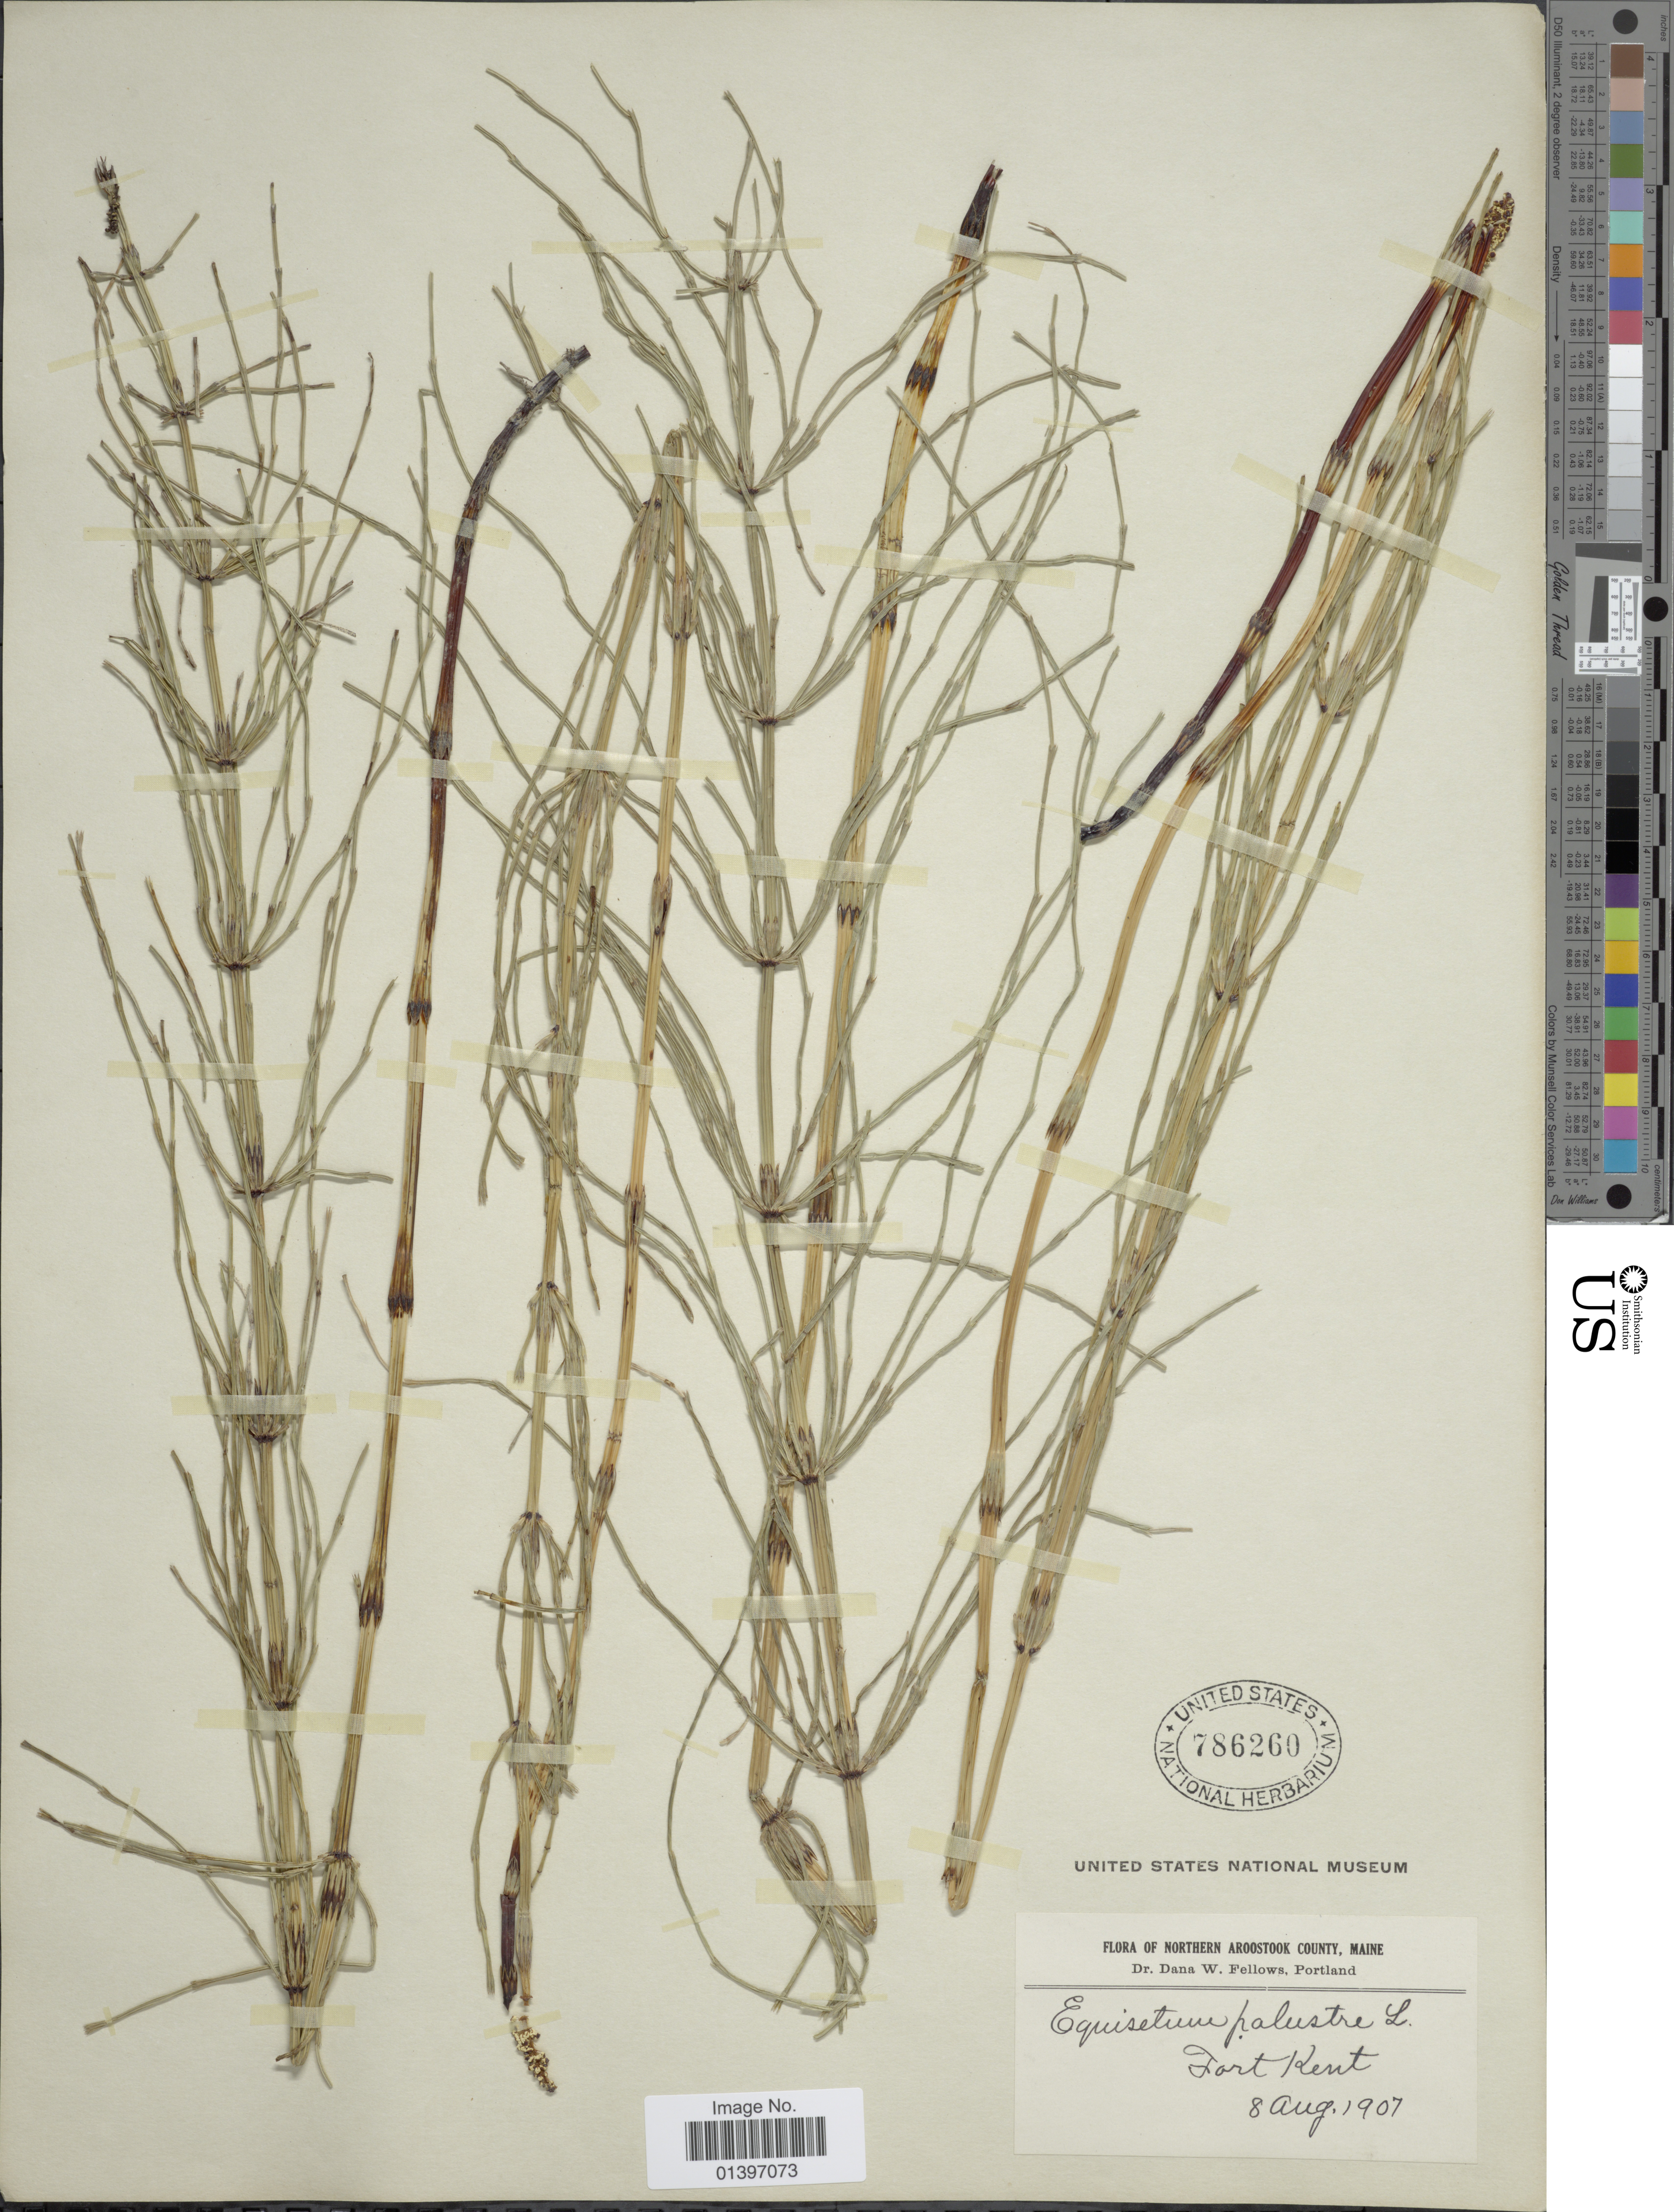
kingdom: Plantae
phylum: Tracheophyta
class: Polypodiopsida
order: Equisetales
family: Equisetaceae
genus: Equisetum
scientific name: Equisetum palustre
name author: L.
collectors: D. W. Fellows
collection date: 1907-08-08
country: United States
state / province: Maine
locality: Northern Aroostook County, Maine, Fort Kent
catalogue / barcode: US 786260